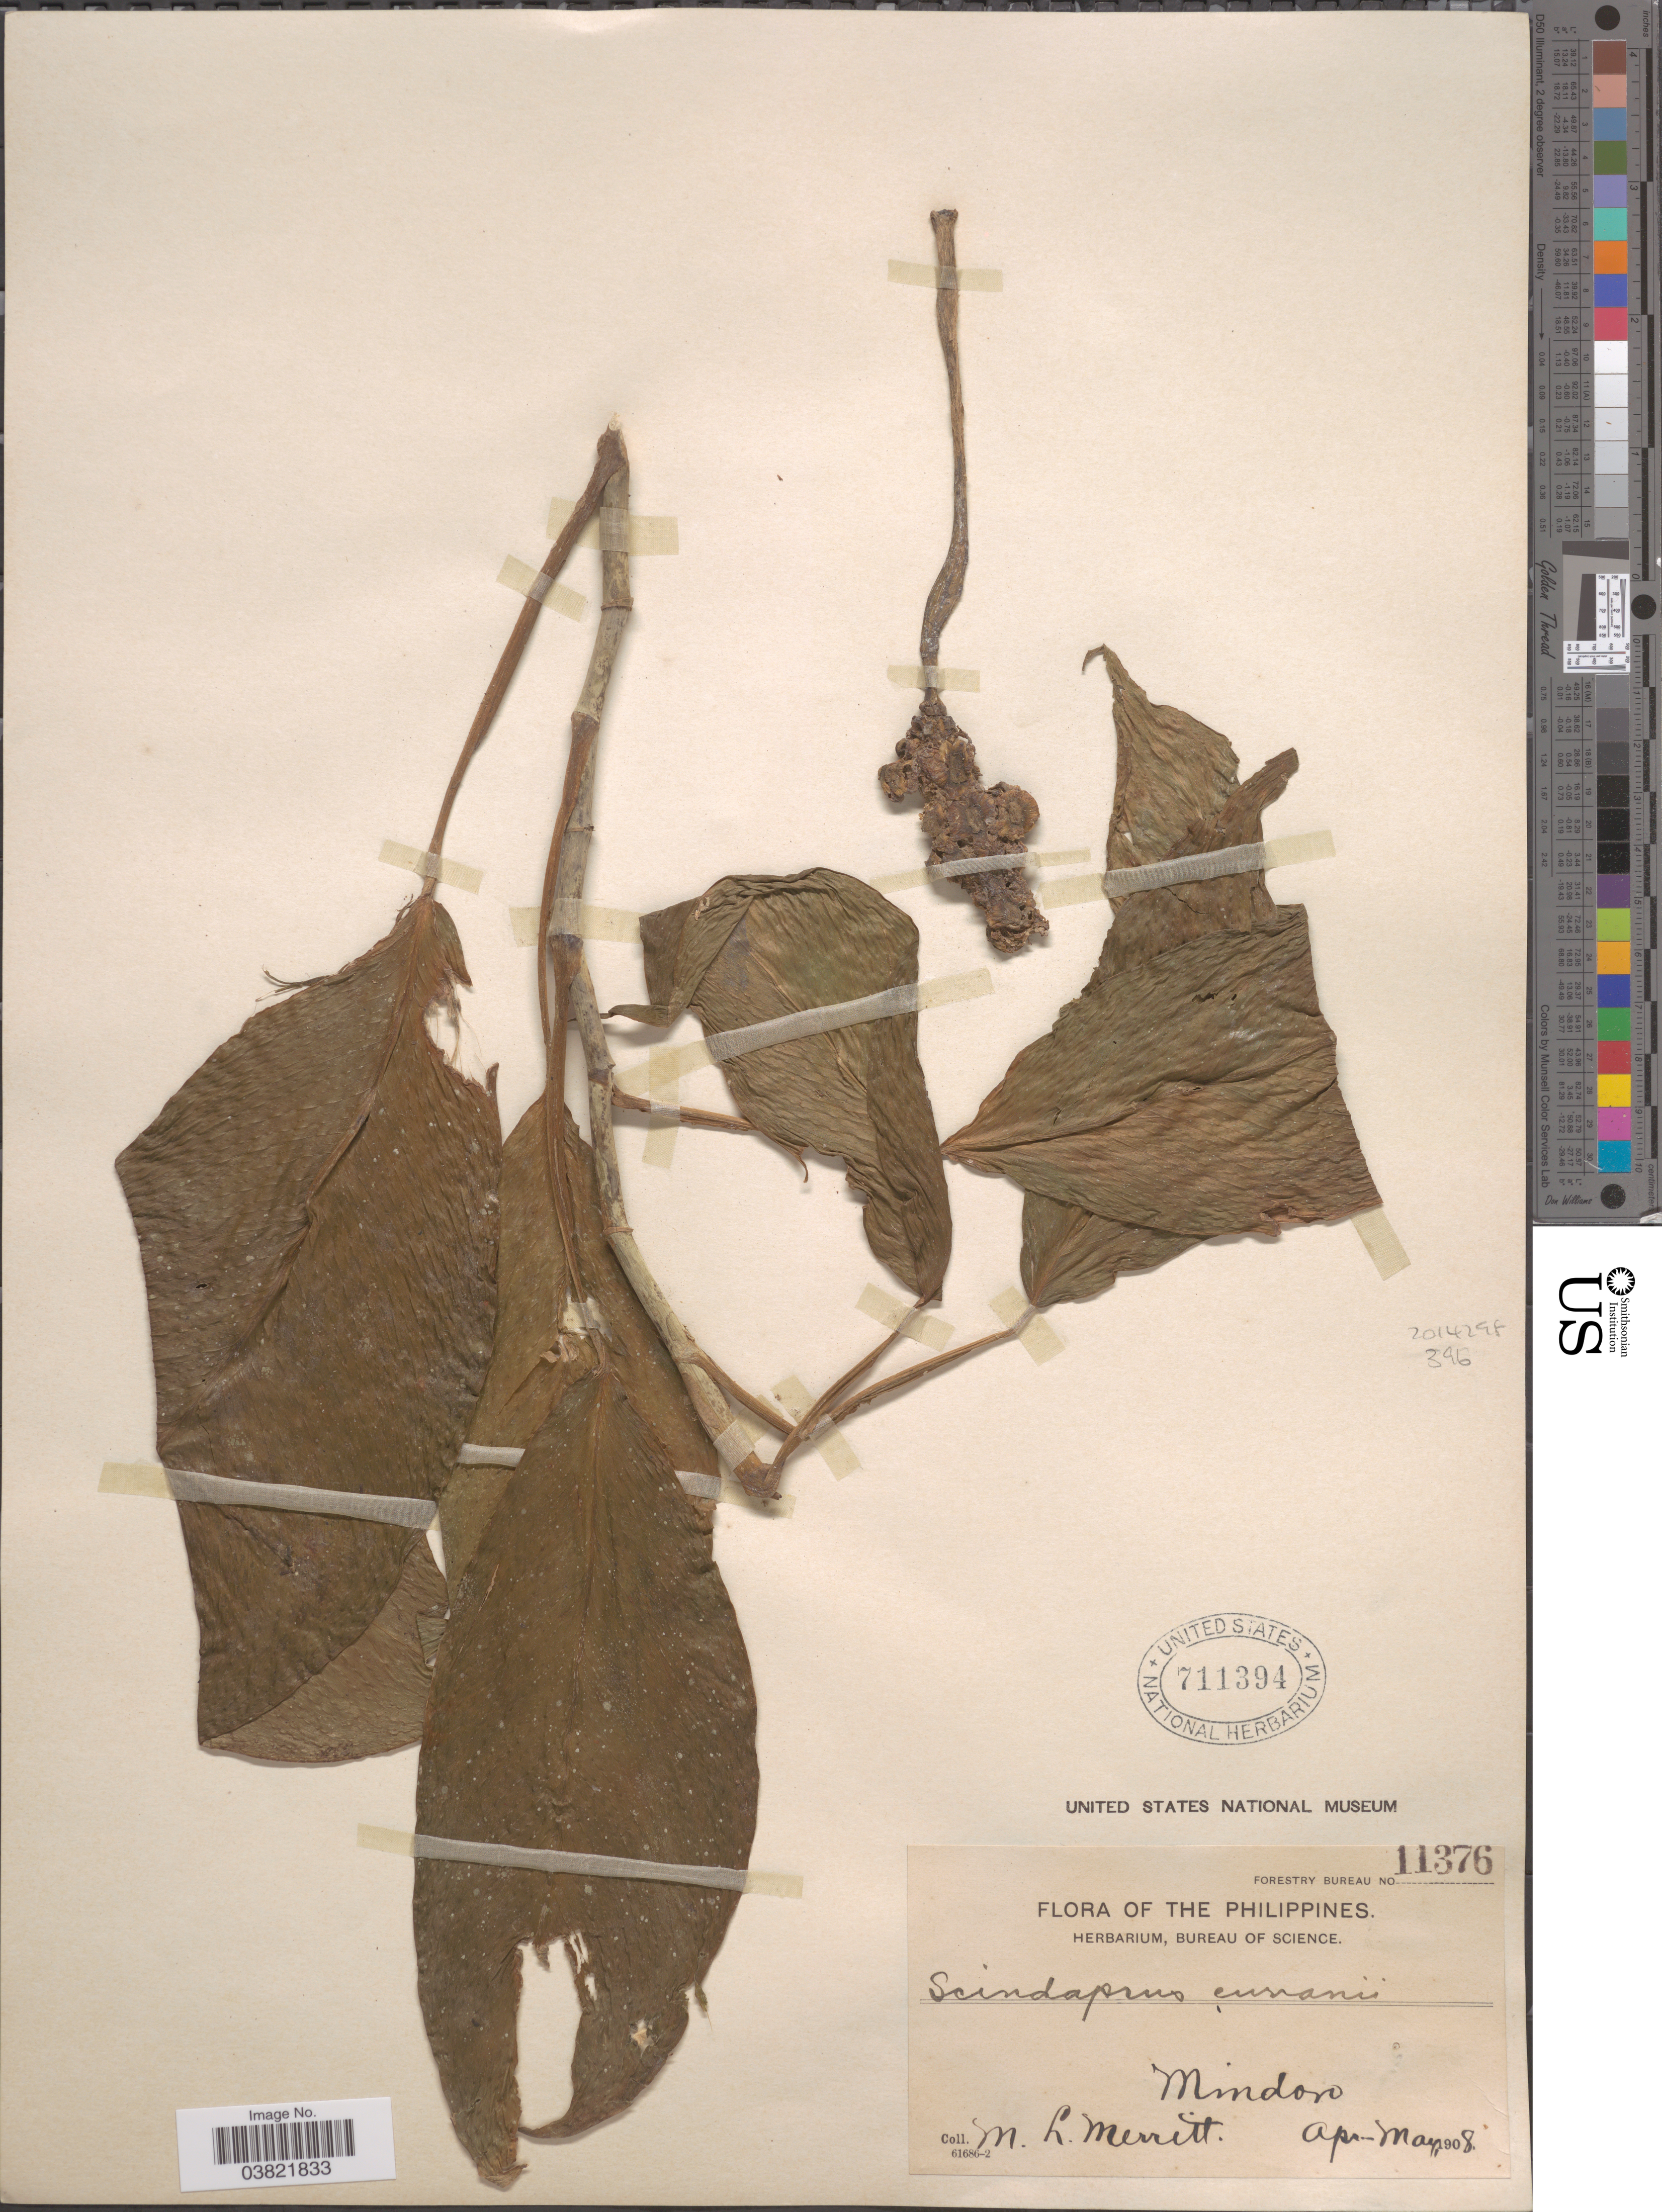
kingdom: Plantae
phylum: Tracheophyta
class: Liliopsida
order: Alismatales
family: Araceae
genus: Scindapsus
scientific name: Scindapsus curranii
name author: Engl. & K. Krause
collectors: M. L. Merritt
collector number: Forestry Bureau 11376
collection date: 1908-04/1908-05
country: Philippines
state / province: Mimaropa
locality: Mindoro.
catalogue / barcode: US 711394